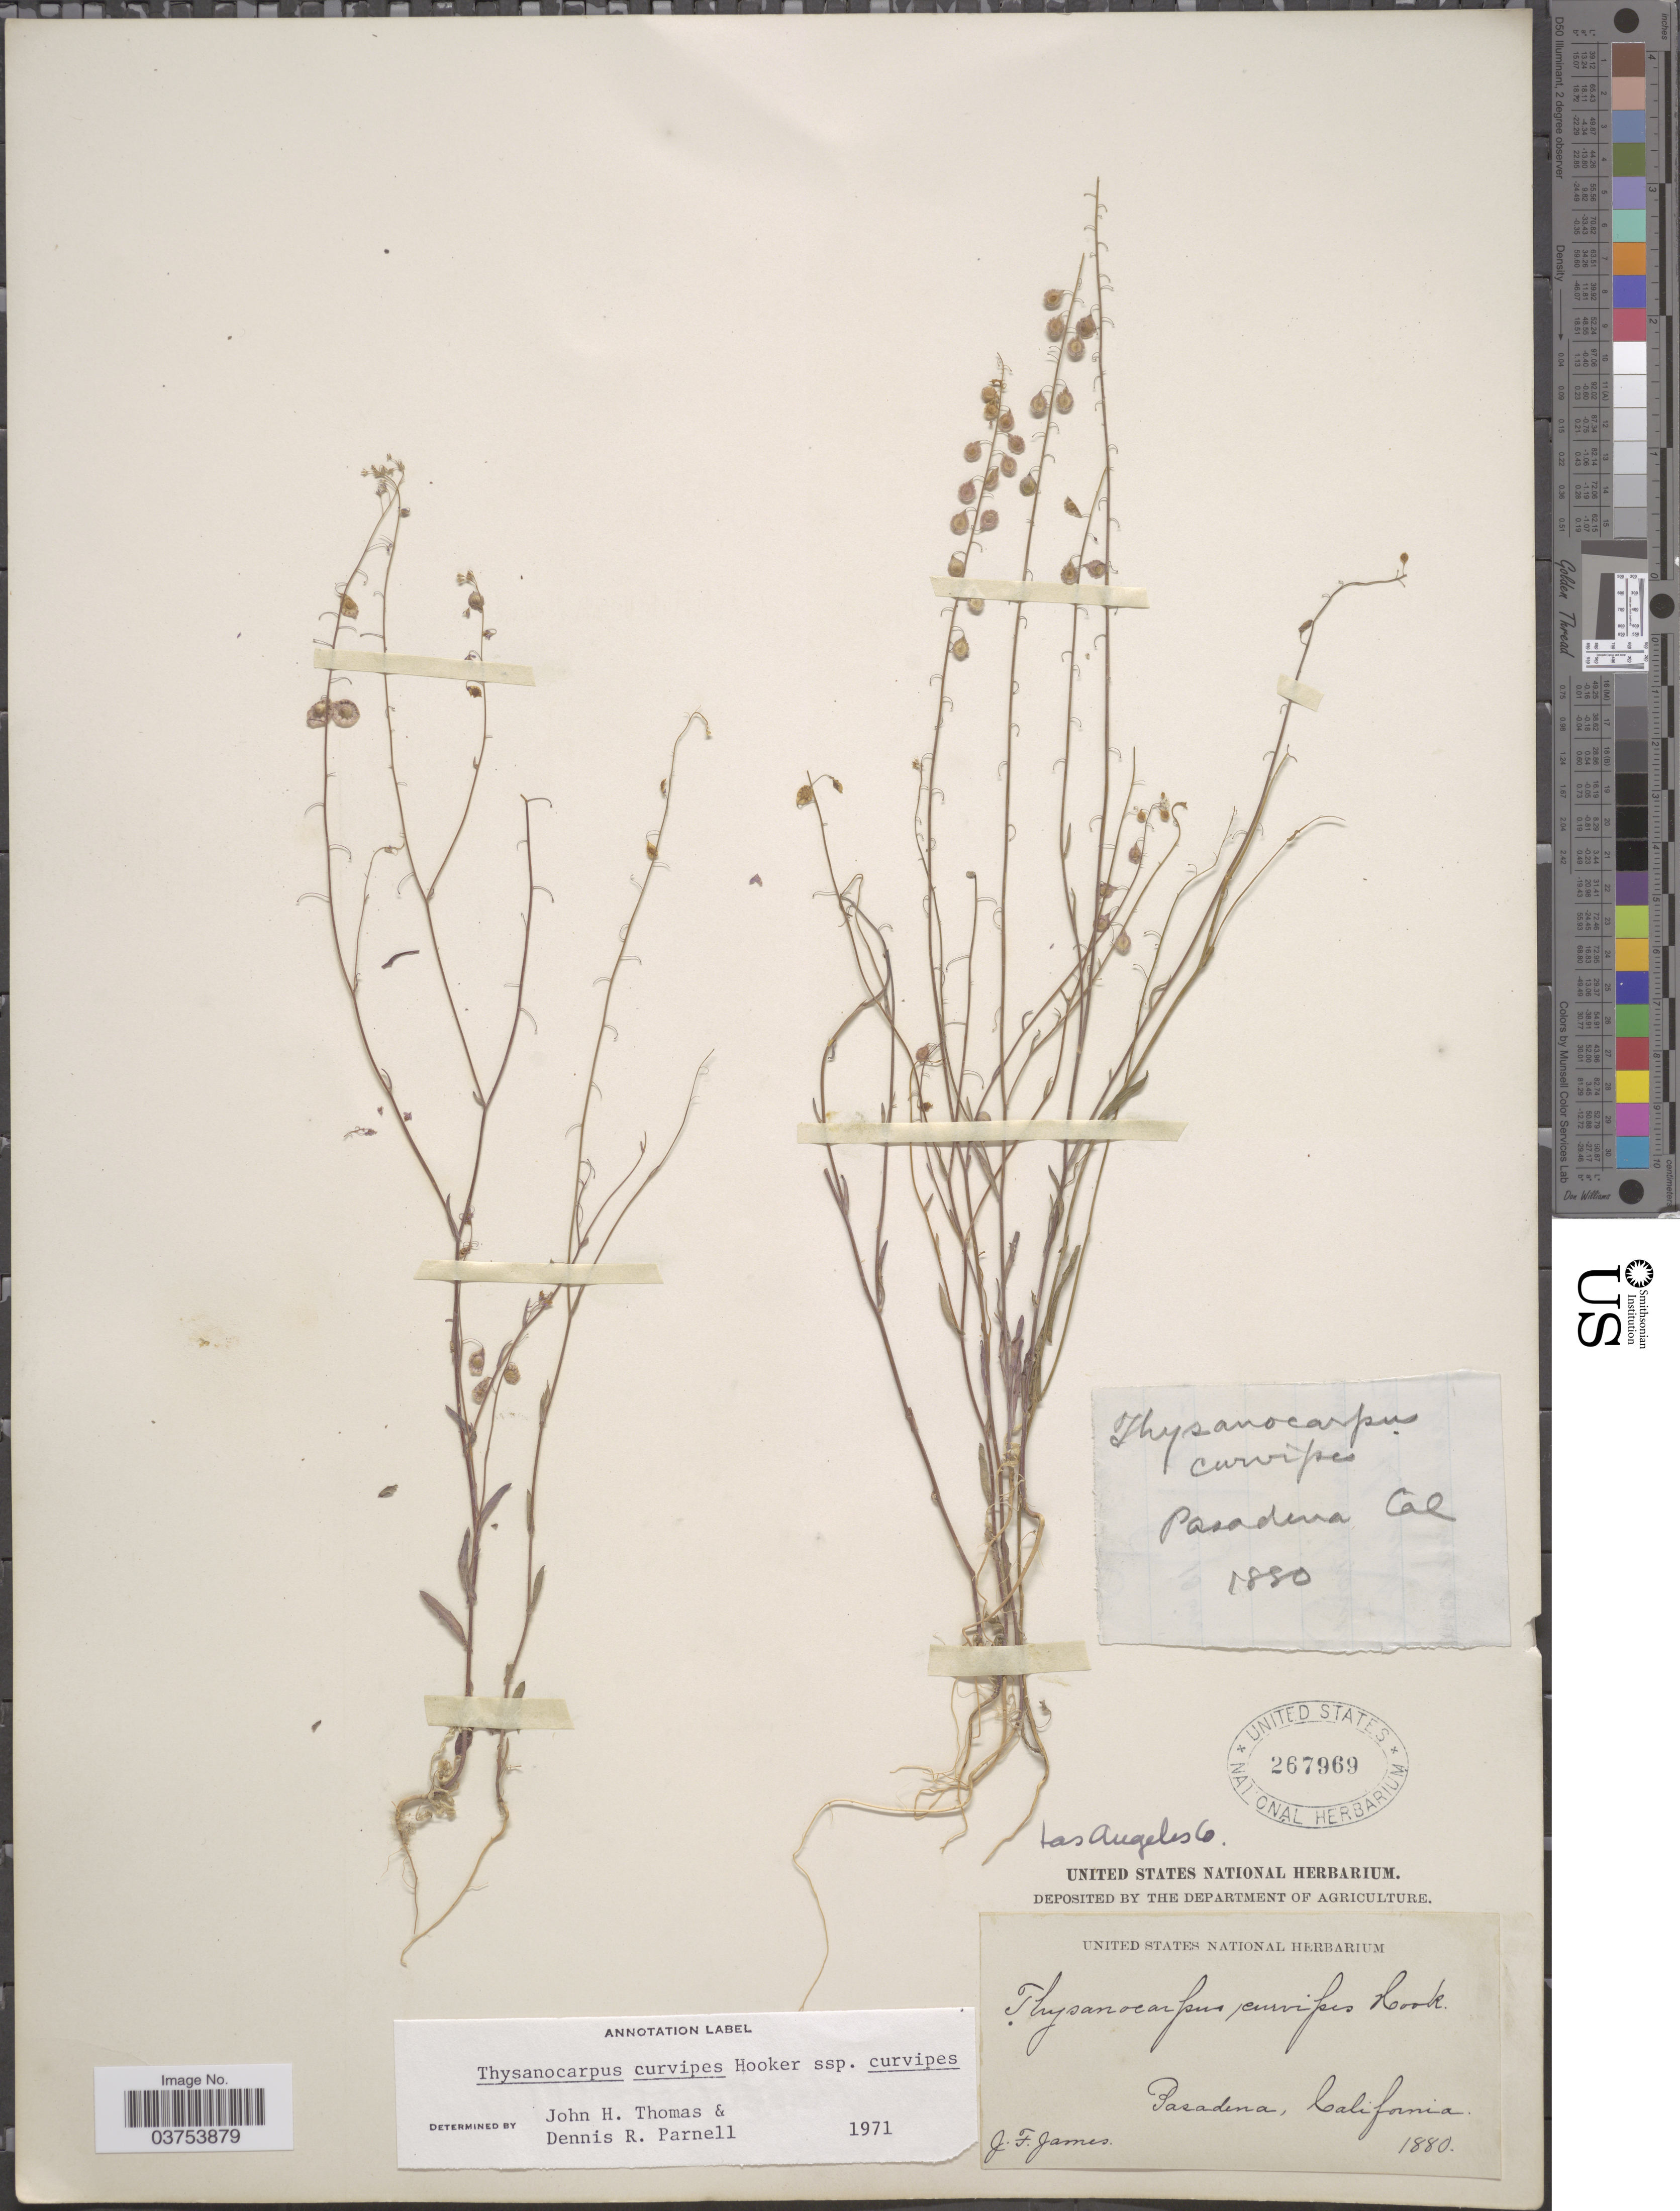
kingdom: Plantae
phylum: Tracheophyta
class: Magnoliopsida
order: Brassicales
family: Brassicaceae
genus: Thysanocarpus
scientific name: Thysanocarpus curvipes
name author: Hook.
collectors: J. James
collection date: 1880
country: United States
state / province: California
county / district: Los Angeles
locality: Pasadena. Los Angeles Co.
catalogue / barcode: US 267969